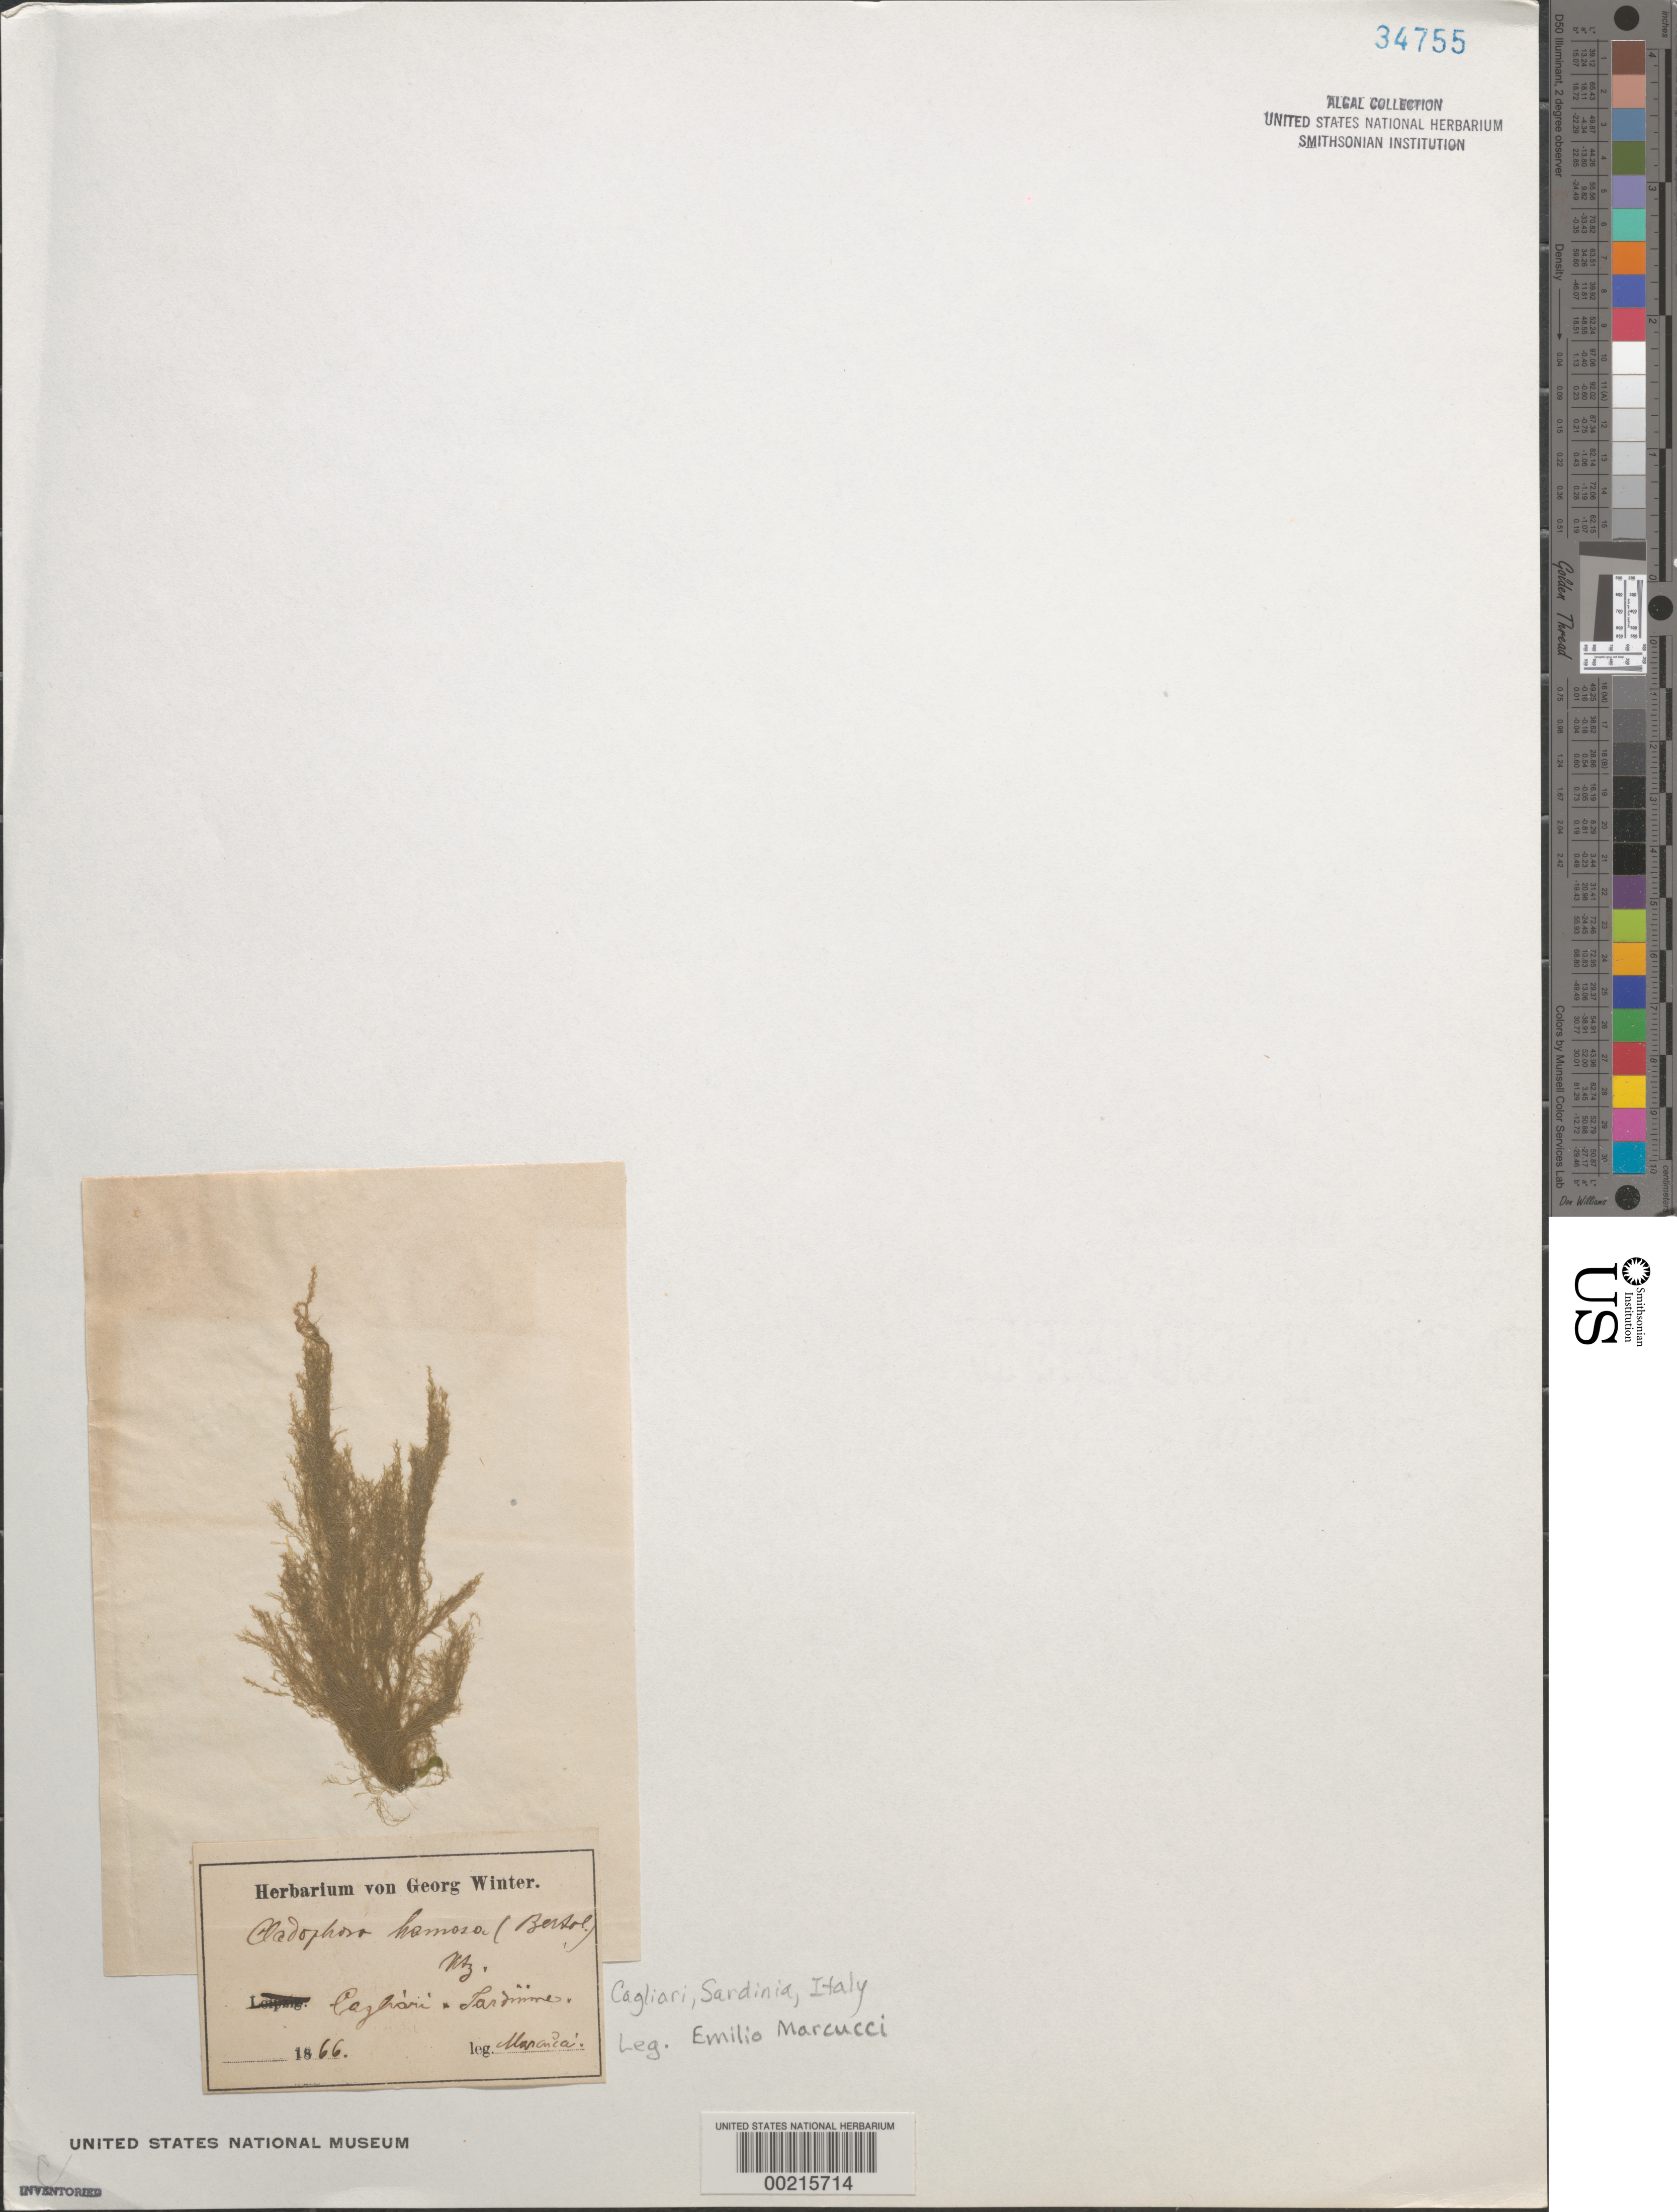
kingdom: Plantae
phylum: Chlorophyta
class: Ulvophyceae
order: Cladophorales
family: Cladophoraceae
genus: Cladophora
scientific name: Cladophora homosa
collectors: E. Marcucci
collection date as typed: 1866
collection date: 1866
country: Italy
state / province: Sardegna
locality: Cagliari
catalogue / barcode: US 34755